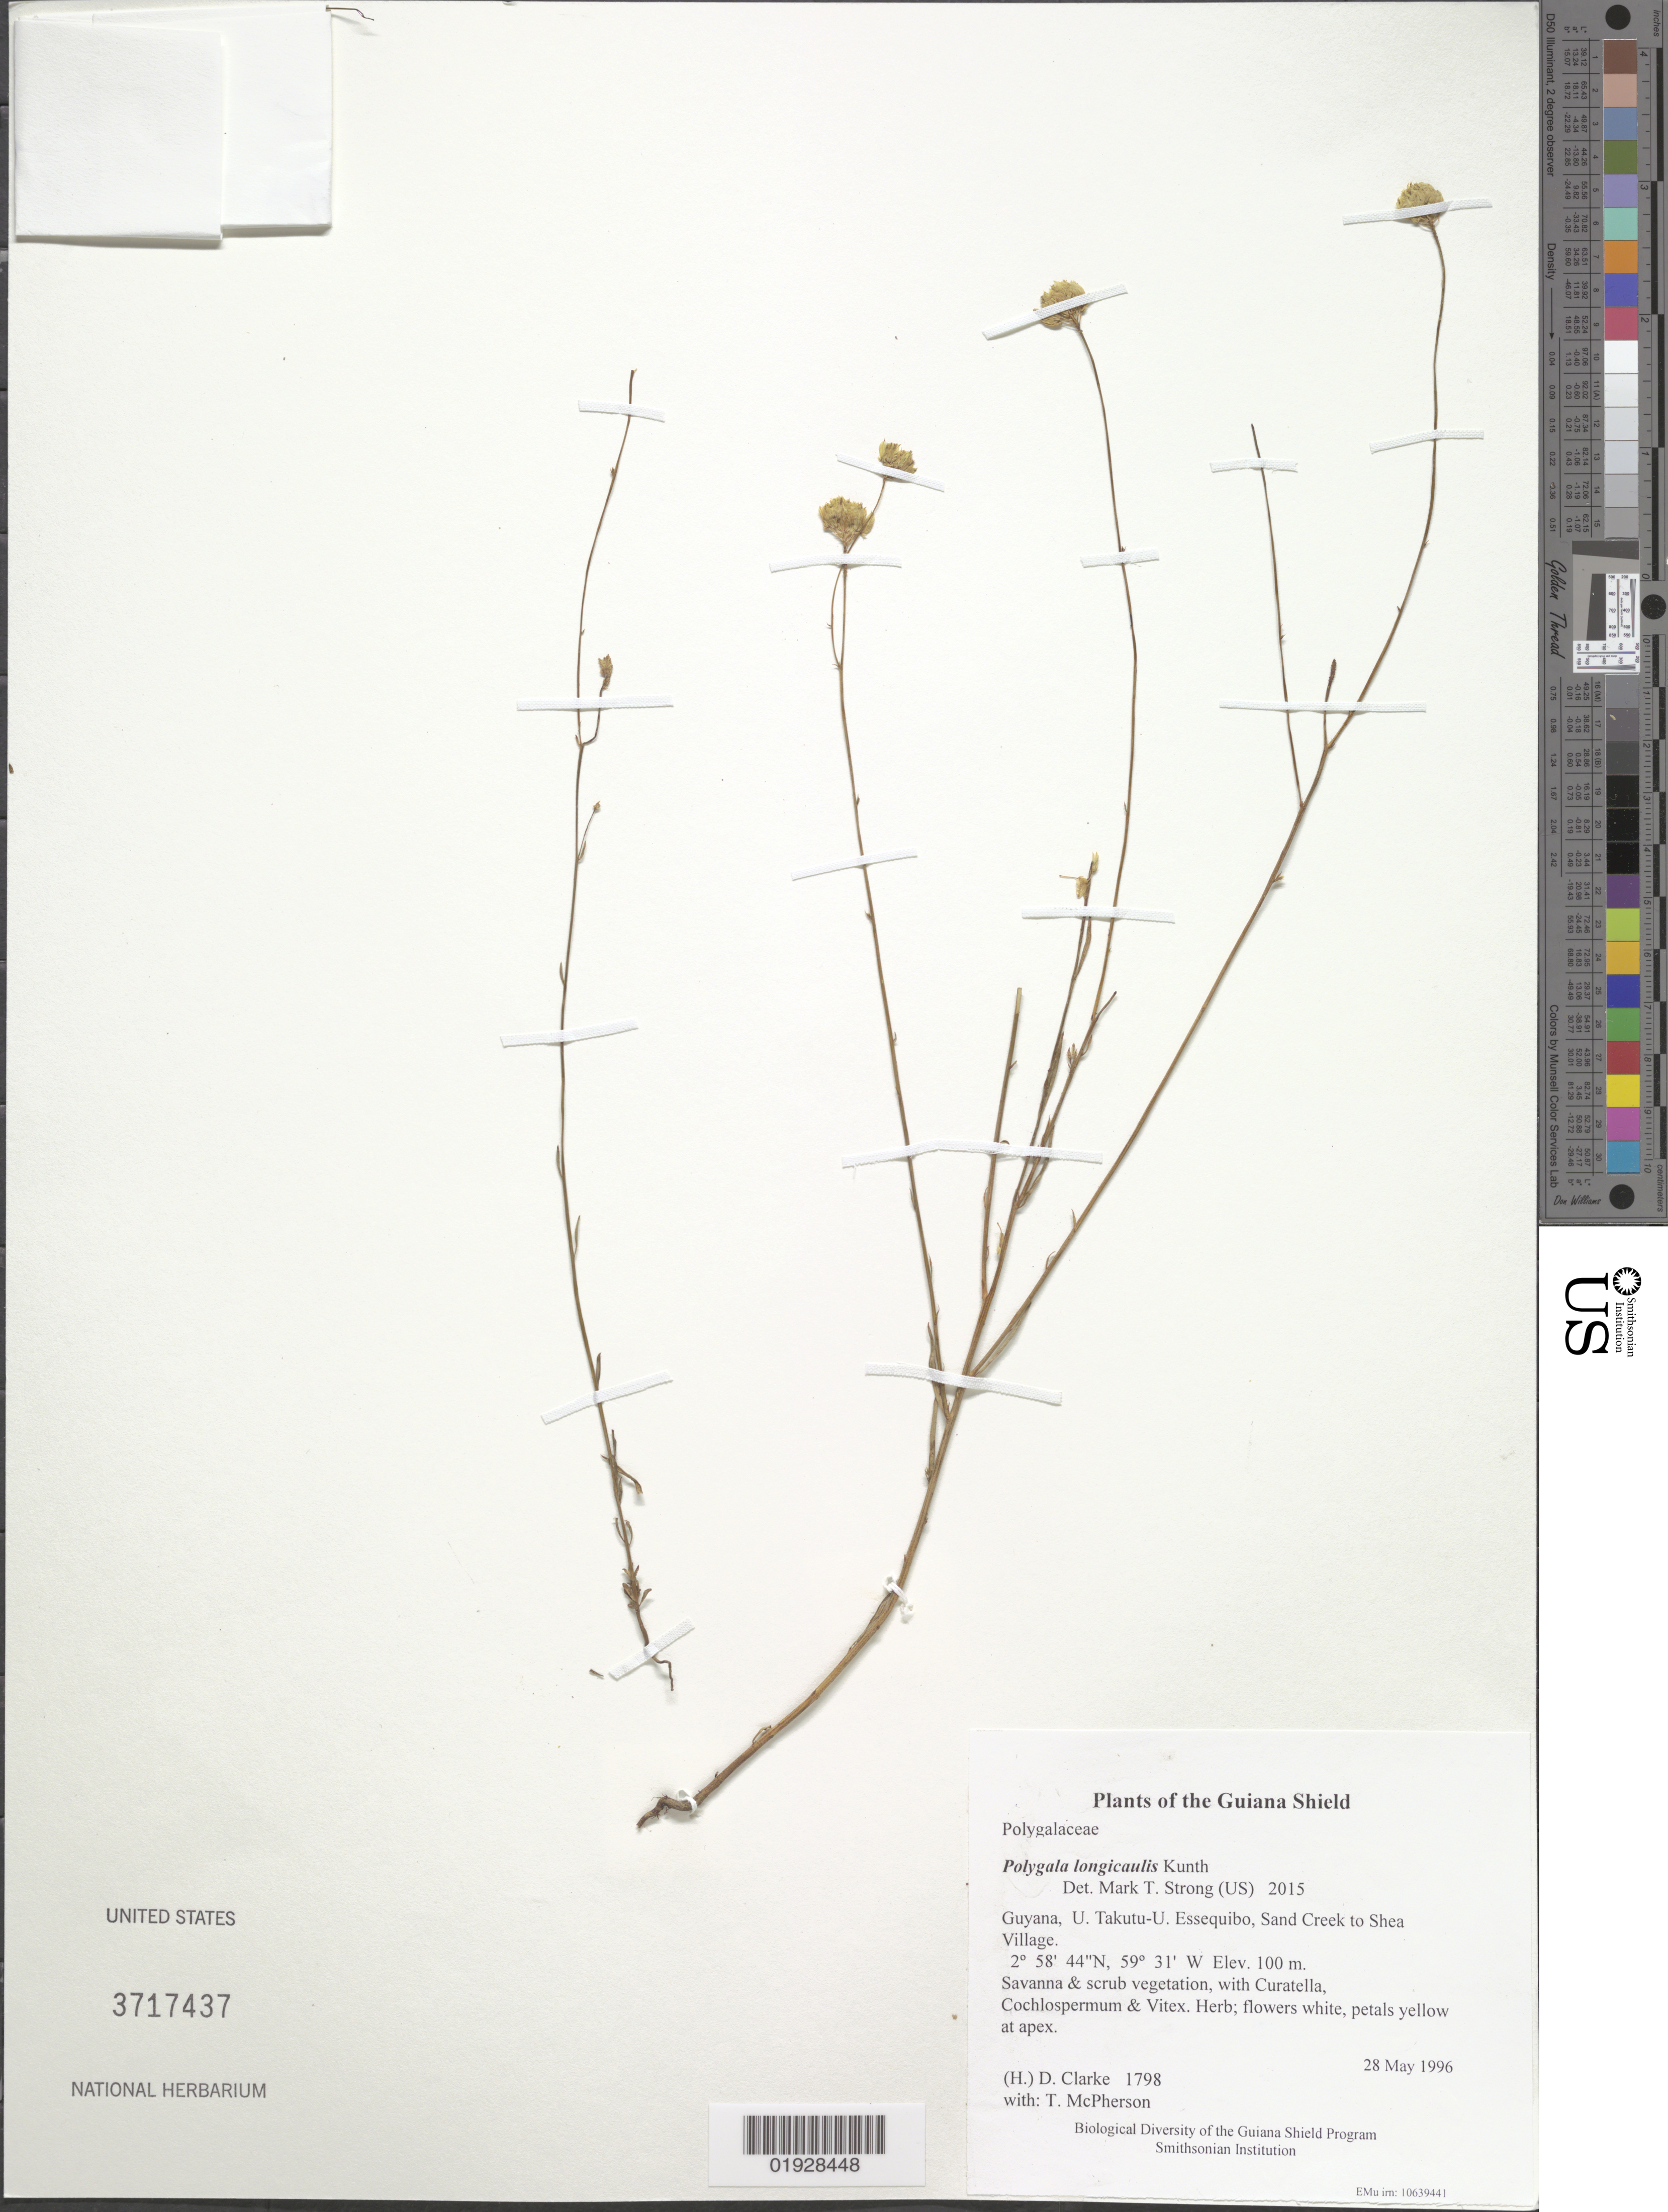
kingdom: Plantae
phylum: Tracheophyta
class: Magnoliopsida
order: Fabales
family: Polygalaceae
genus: Polygala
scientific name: Polygala longicaulis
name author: Kunth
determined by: Strong, M. T., (US), Smithsonian Institution - National Museum of Natural History (UNITED STATES)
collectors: H. D. Clarke & T. McPherson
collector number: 1798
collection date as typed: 28 May 1996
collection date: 1996-05-28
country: Guyana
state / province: U. Takutu-U. Essequibo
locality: Sand Creek to Shea Village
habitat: Savanna & scrub vegetation, with Curatella, Cochlospermum & Vitex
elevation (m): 100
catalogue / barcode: US 3717437